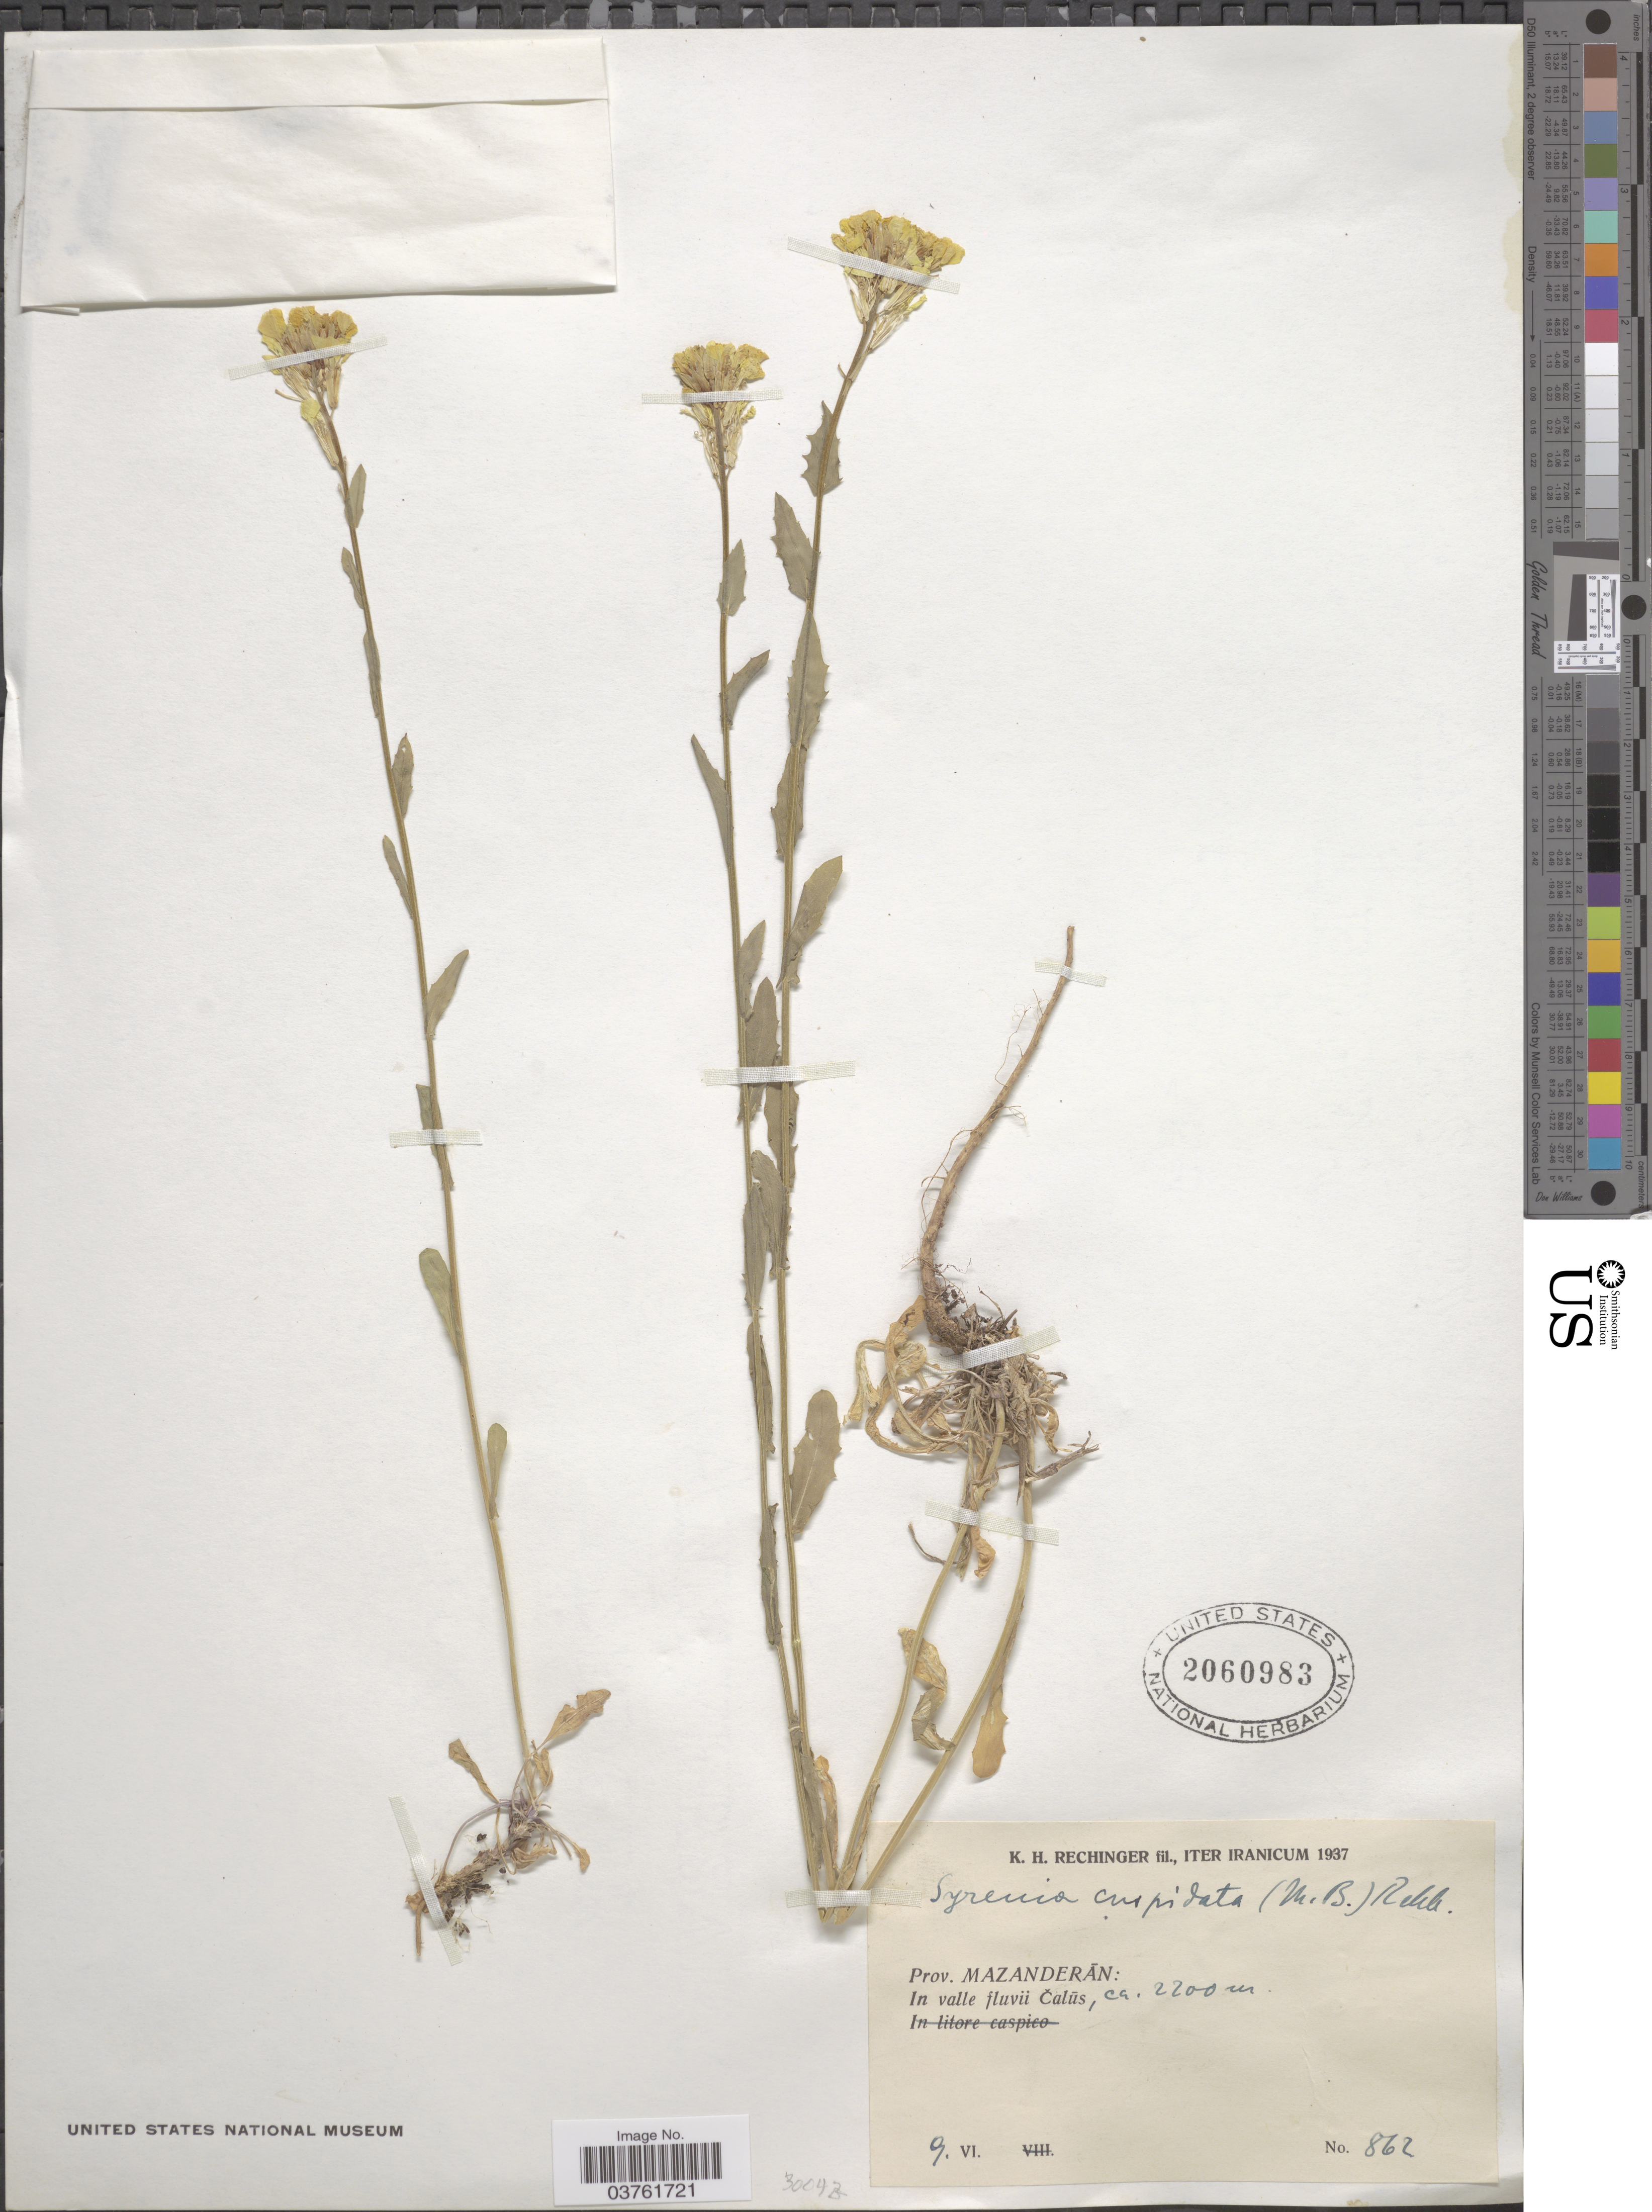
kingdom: Plantae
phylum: Tracheophyta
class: Magnoliopsida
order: Brassicales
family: Brassicaceae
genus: Syrenia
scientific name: Syrenia cuspidata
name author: (M. Bieb.) Rchb.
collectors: K. H. Rechinger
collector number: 862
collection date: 1937-06-09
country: Iran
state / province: Mazandaran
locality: Iter Iranicum. In valle fluvii Čalūs.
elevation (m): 2200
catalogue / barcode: US 2060983